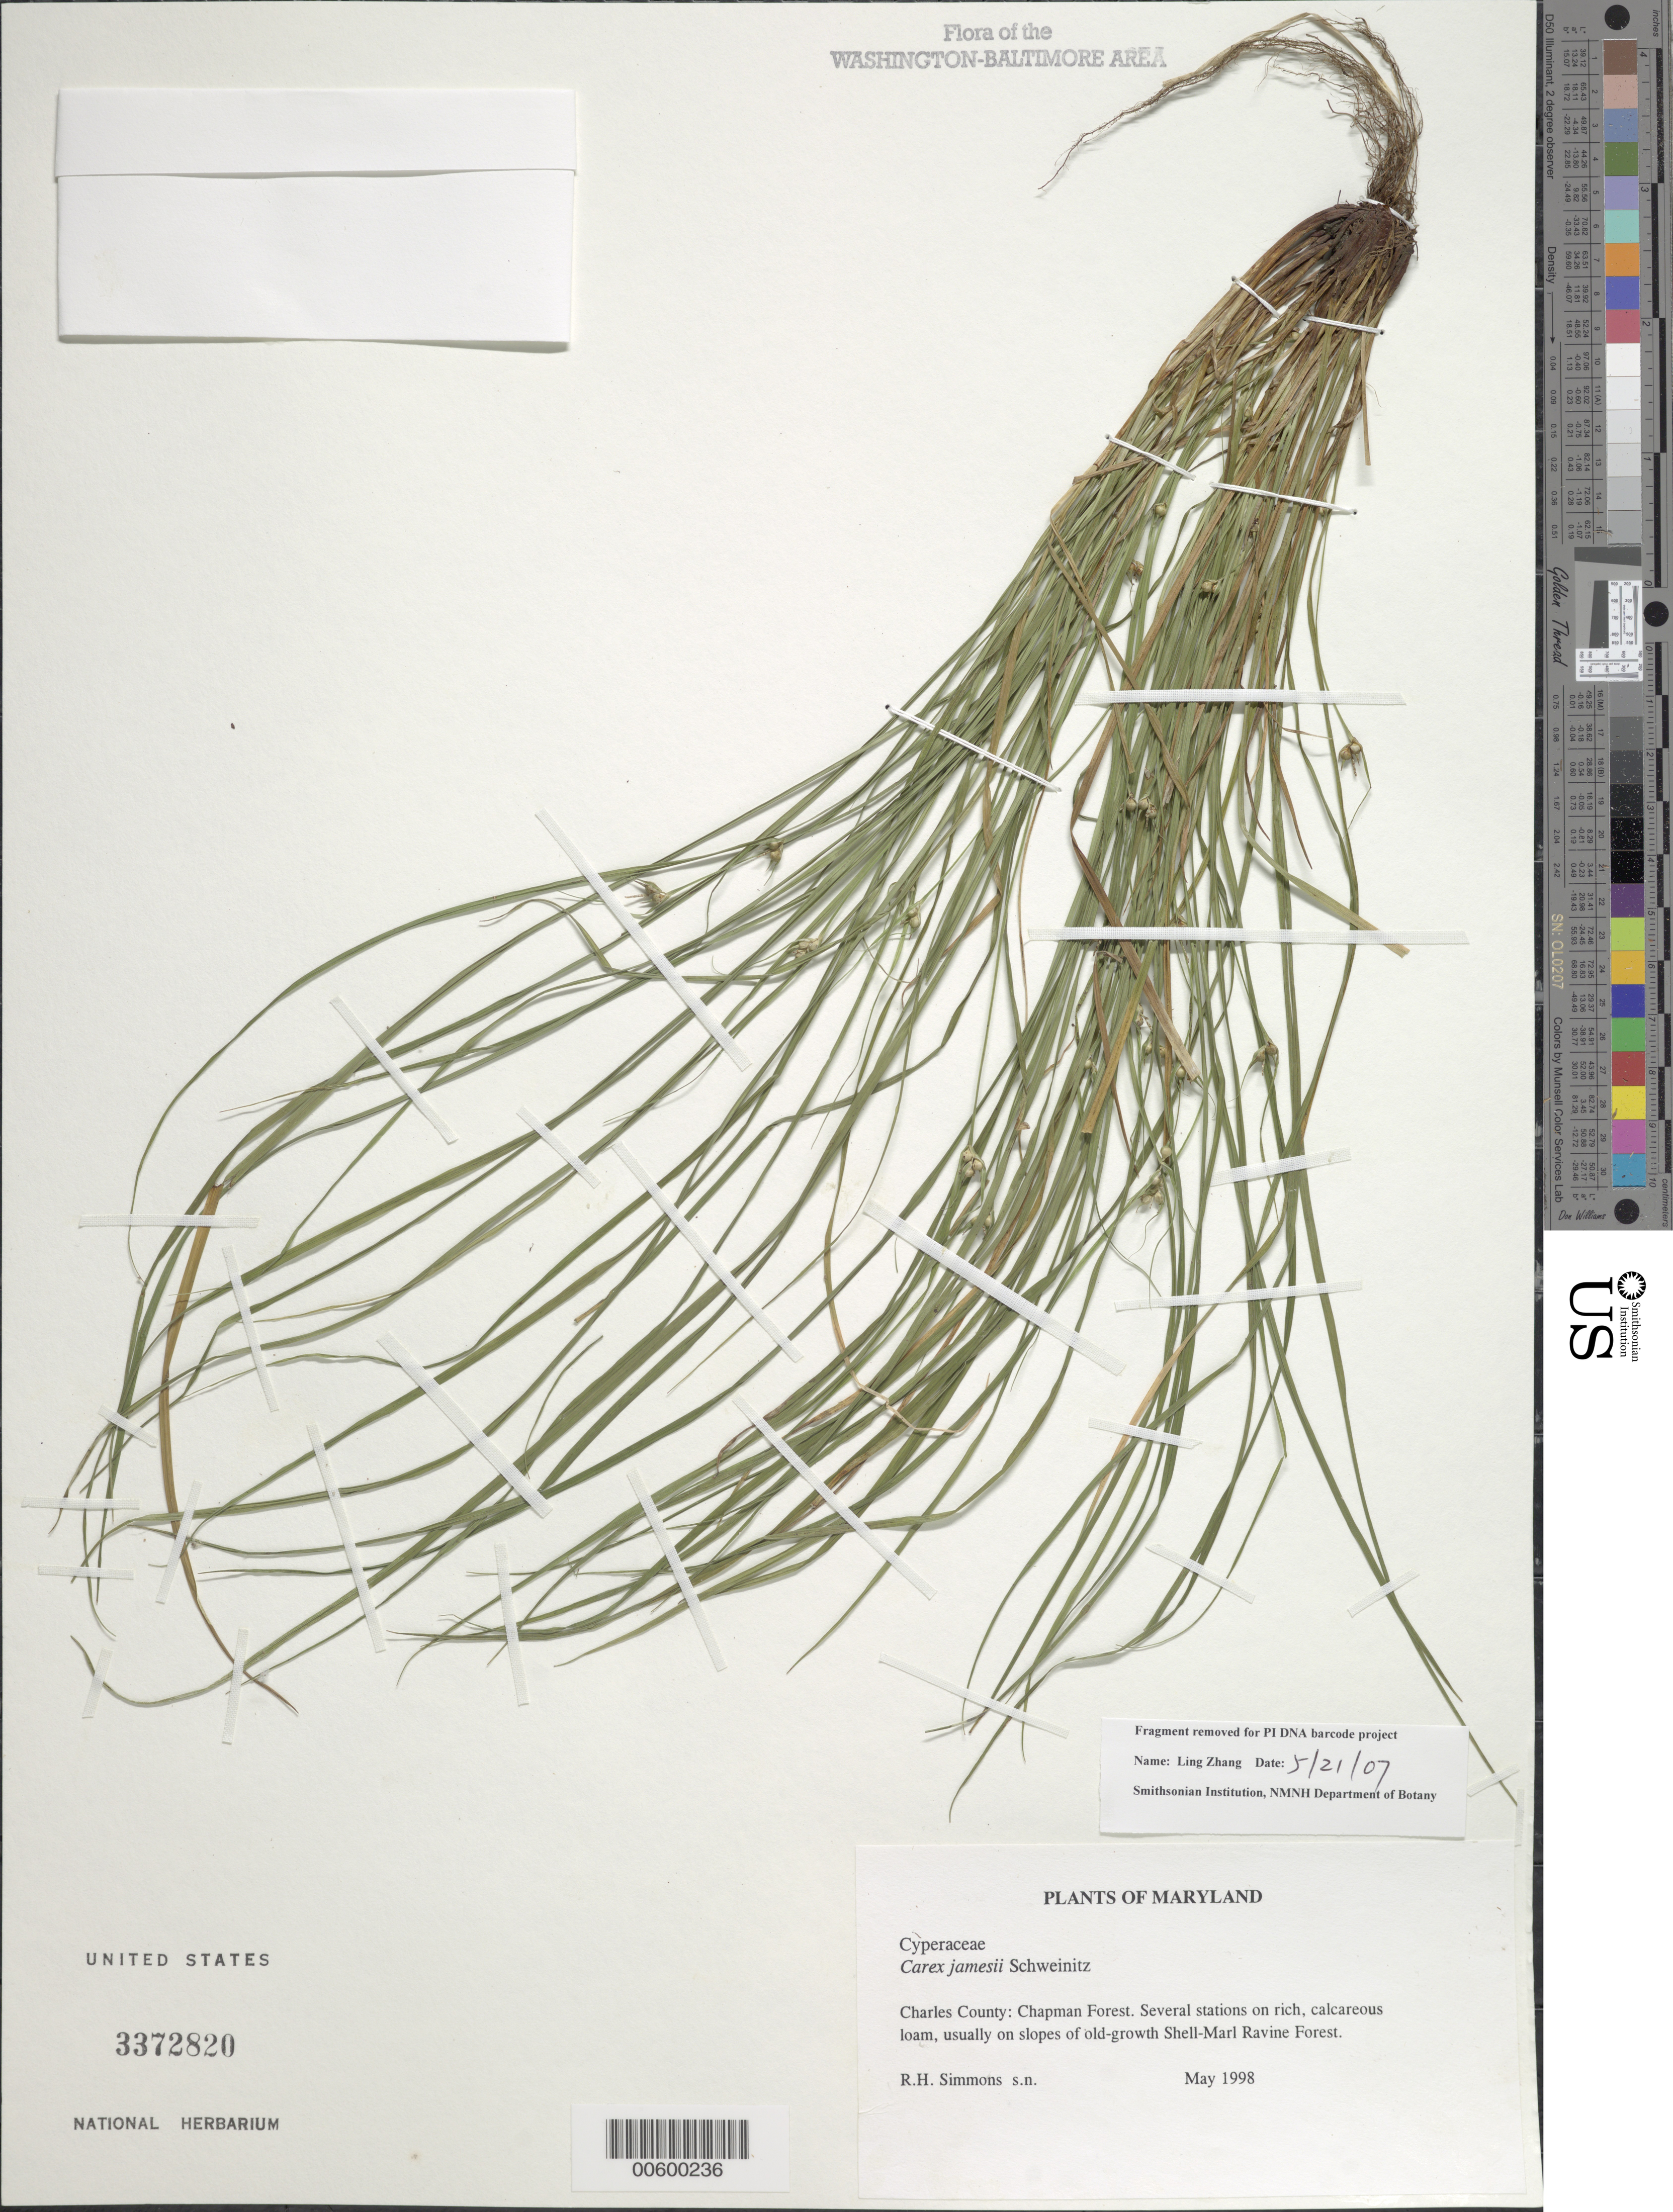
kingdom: Plantae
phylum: Tracheophyta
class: Liliopsida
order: Poales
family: Cyperaceae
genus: Carex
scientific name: Carex jamesii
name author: Schwein.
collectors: R. H. Simmons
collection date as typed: May 1998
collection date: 1998-05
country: United States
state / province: Maryland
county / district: Charles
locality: Chapman Forest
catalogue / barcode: US 3372820